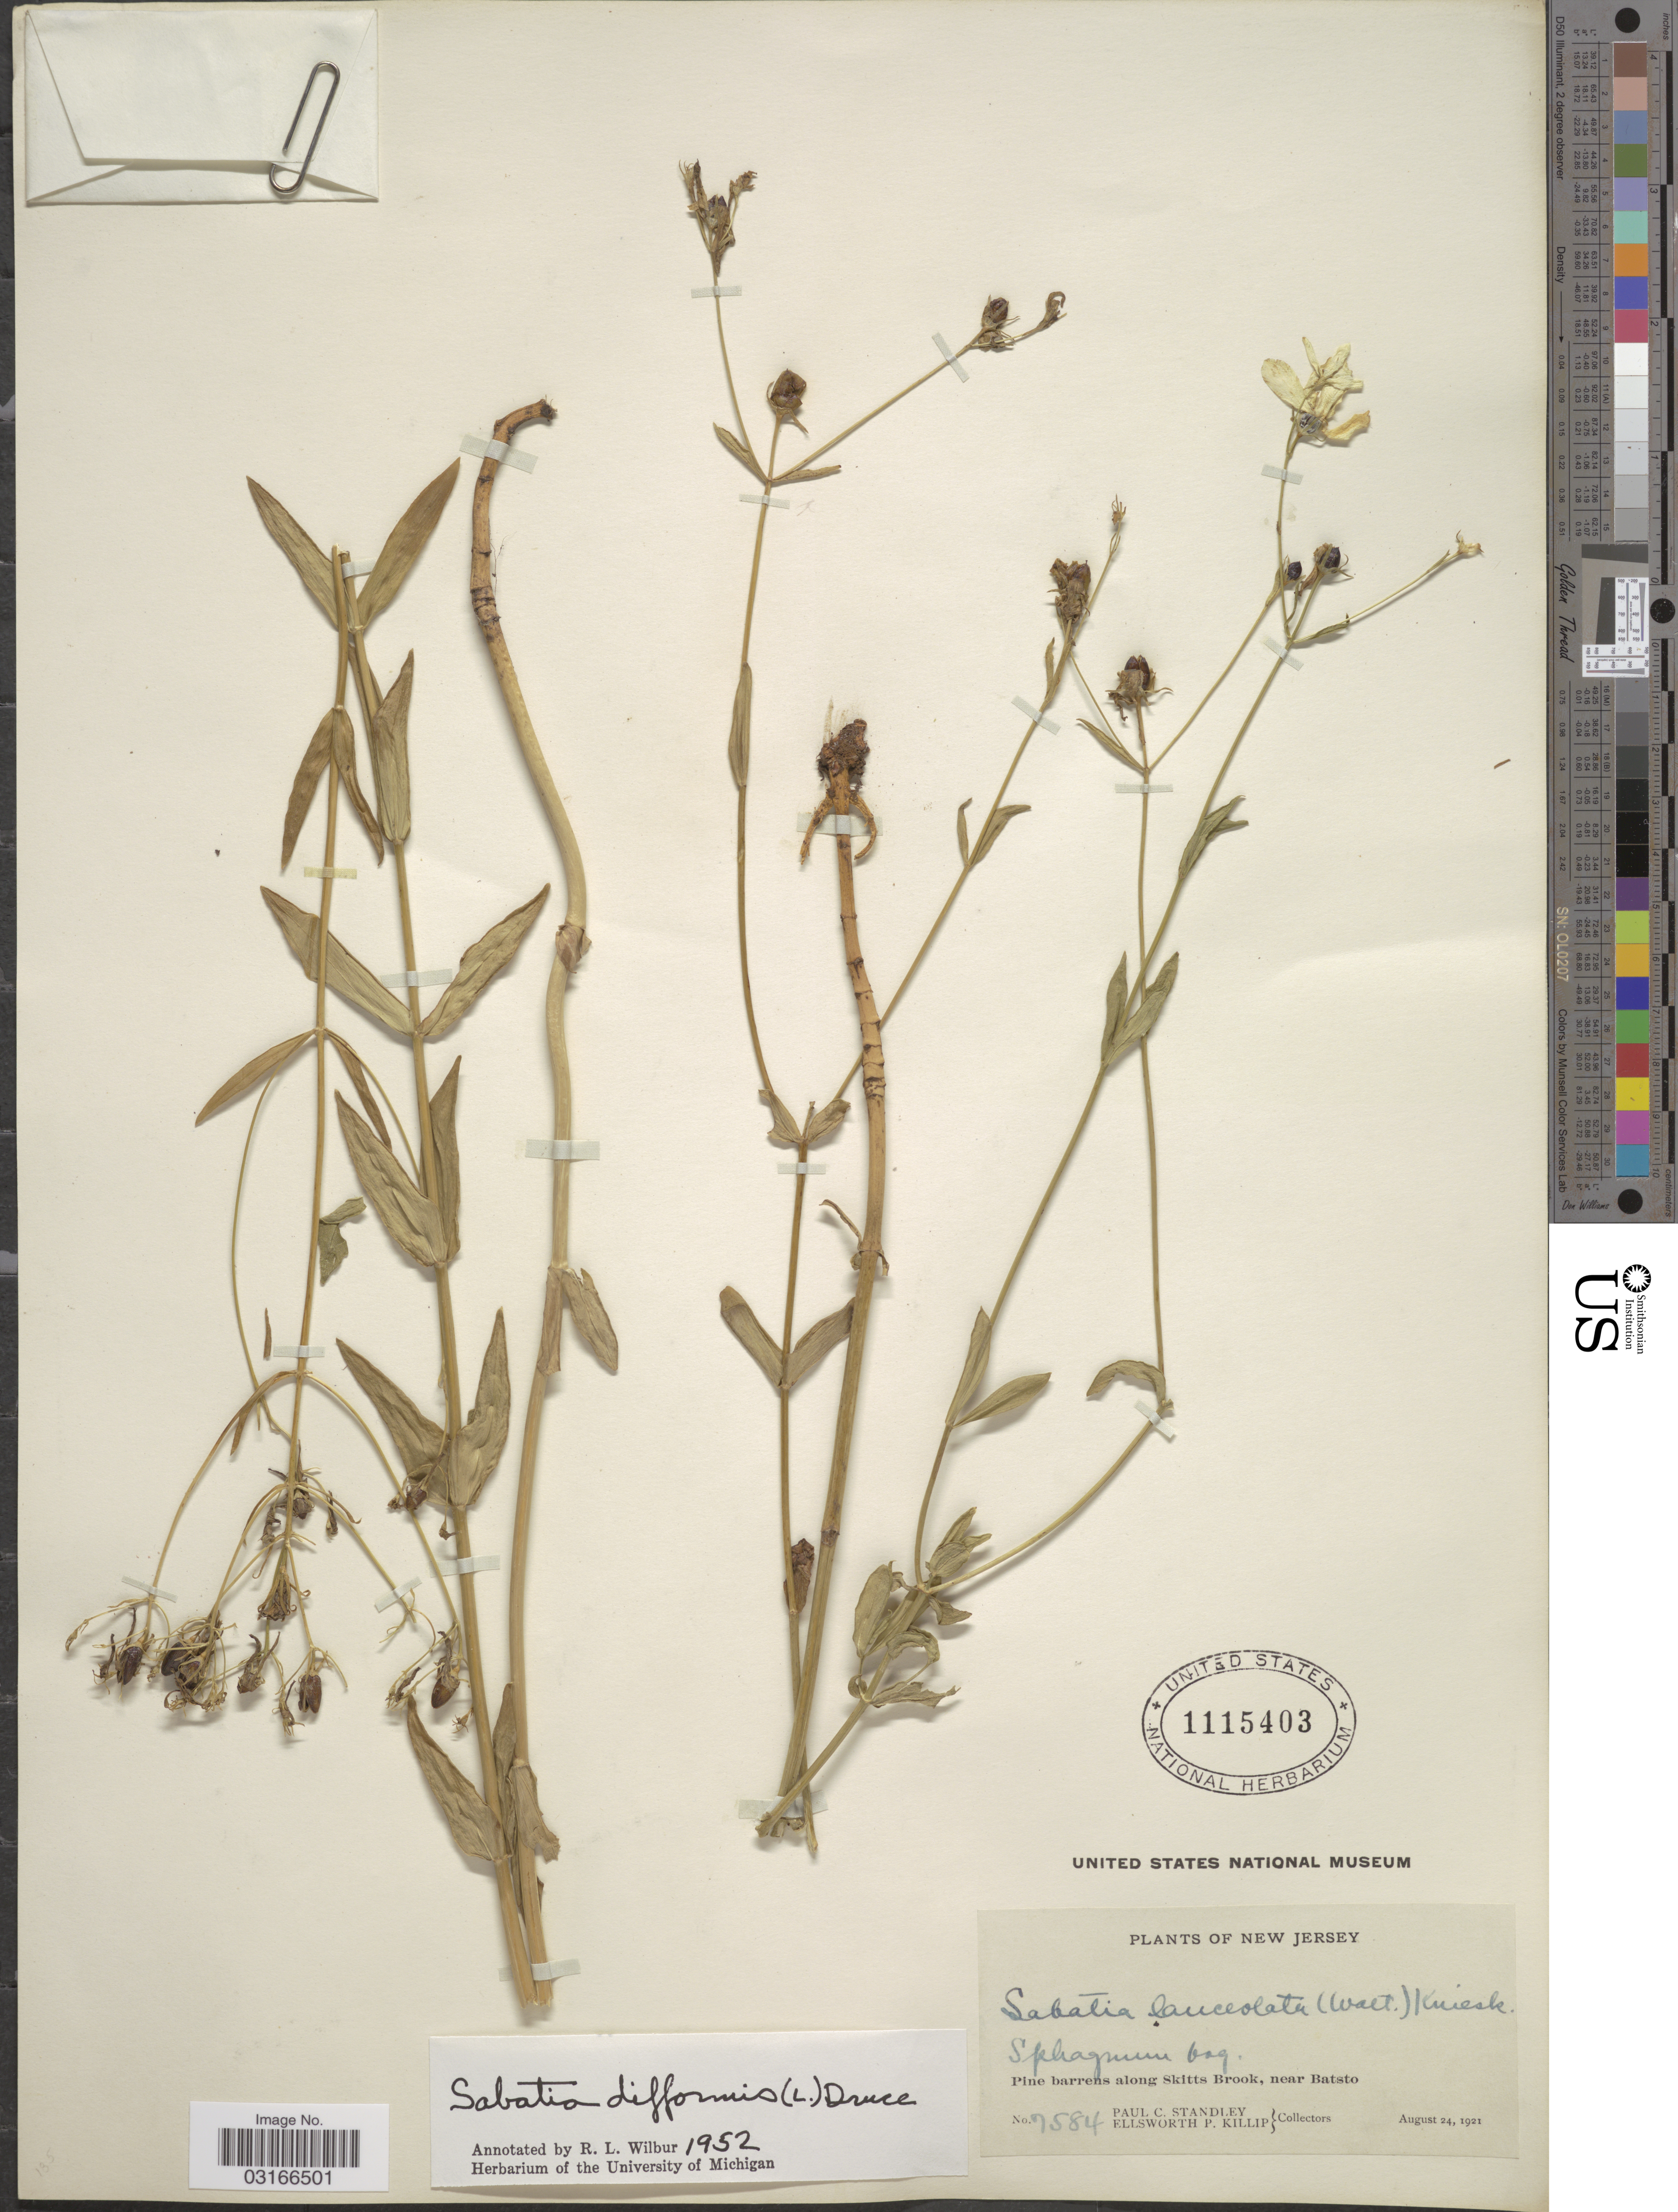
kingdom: Plantae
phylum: Tracheophyta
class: Magnoliopsida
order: Gentianales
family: Gentianaceae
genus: Sabatia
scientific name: Sabatia difformis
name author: (L.) Druce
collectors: P. C. Standley & E. P. Killip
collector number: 7584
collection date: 1921-08-24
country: United States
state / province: New Jersey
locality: Sphagnum bog, Pine barrens along Skitts Brook, near Batsto.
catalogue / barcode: US 1115403